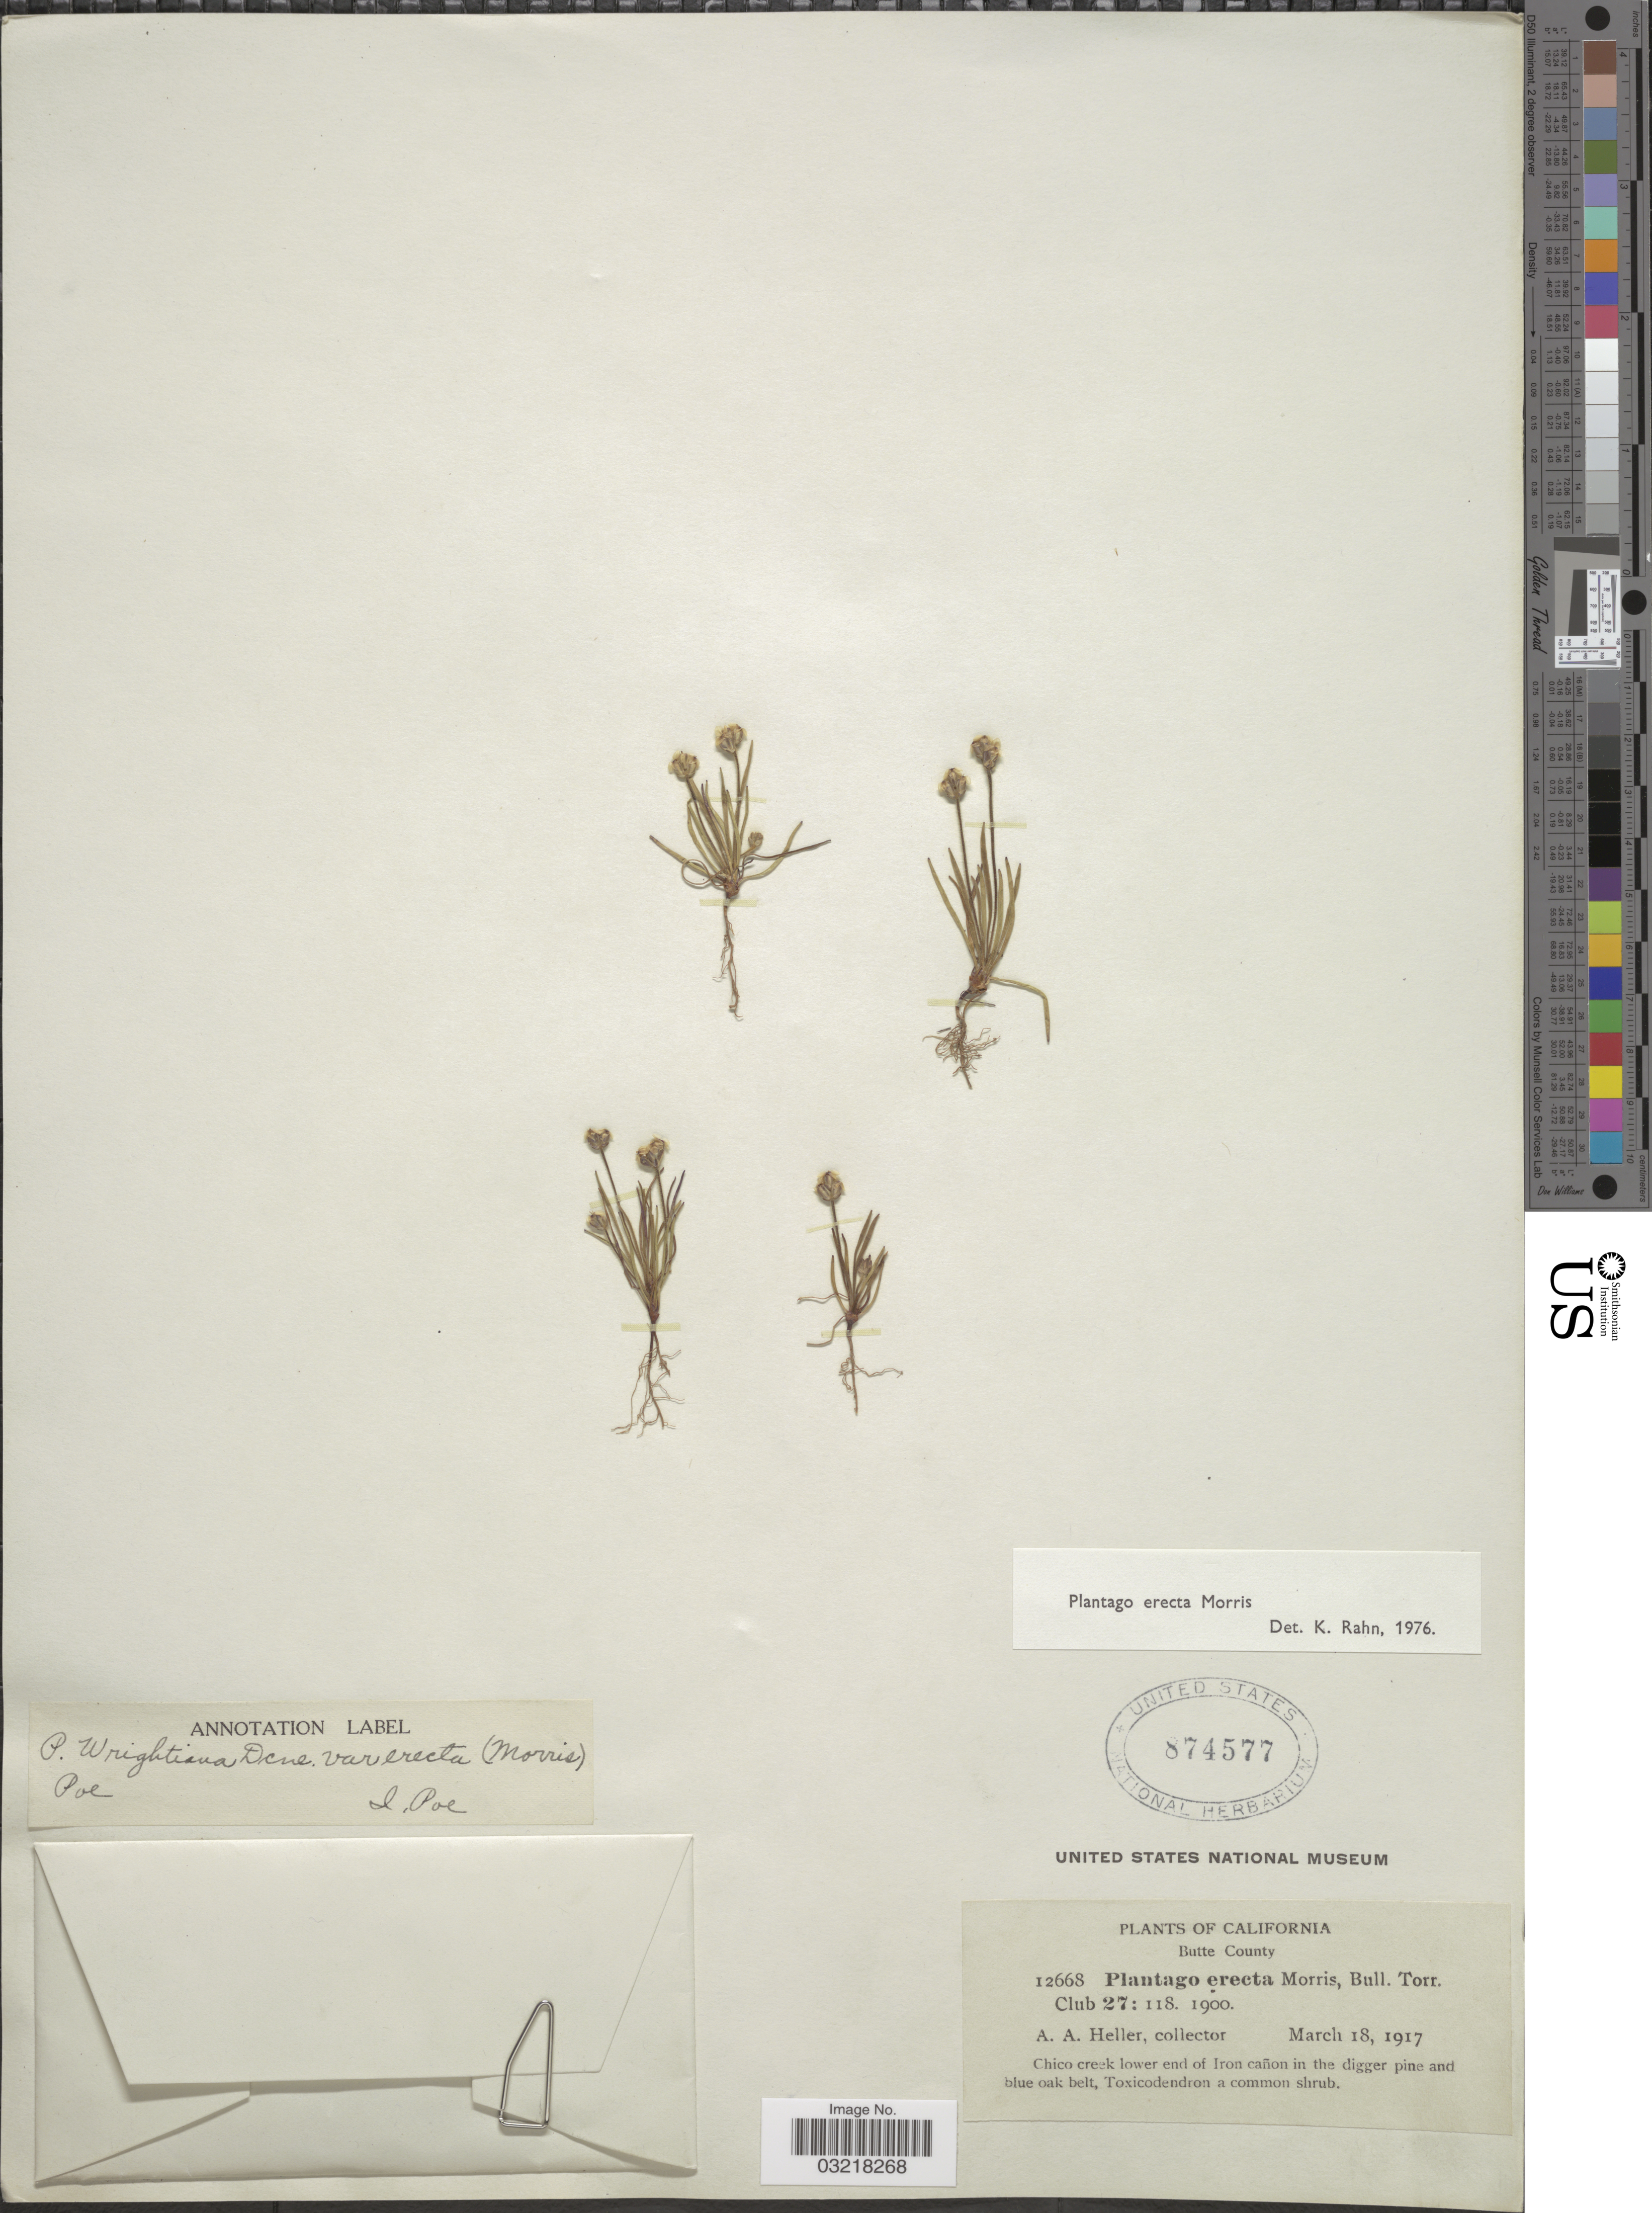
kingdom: Plantae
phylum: Tracheophyta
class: Magnoliopsida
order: Lamiales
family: Plantaginaceae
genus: Plantago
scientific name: Plantago erecta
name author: Morris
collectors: A. A. Heller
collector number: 12668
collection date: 1917-03-18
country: United States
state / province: California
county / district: Butte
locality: Butte County.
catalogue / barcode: US 874577